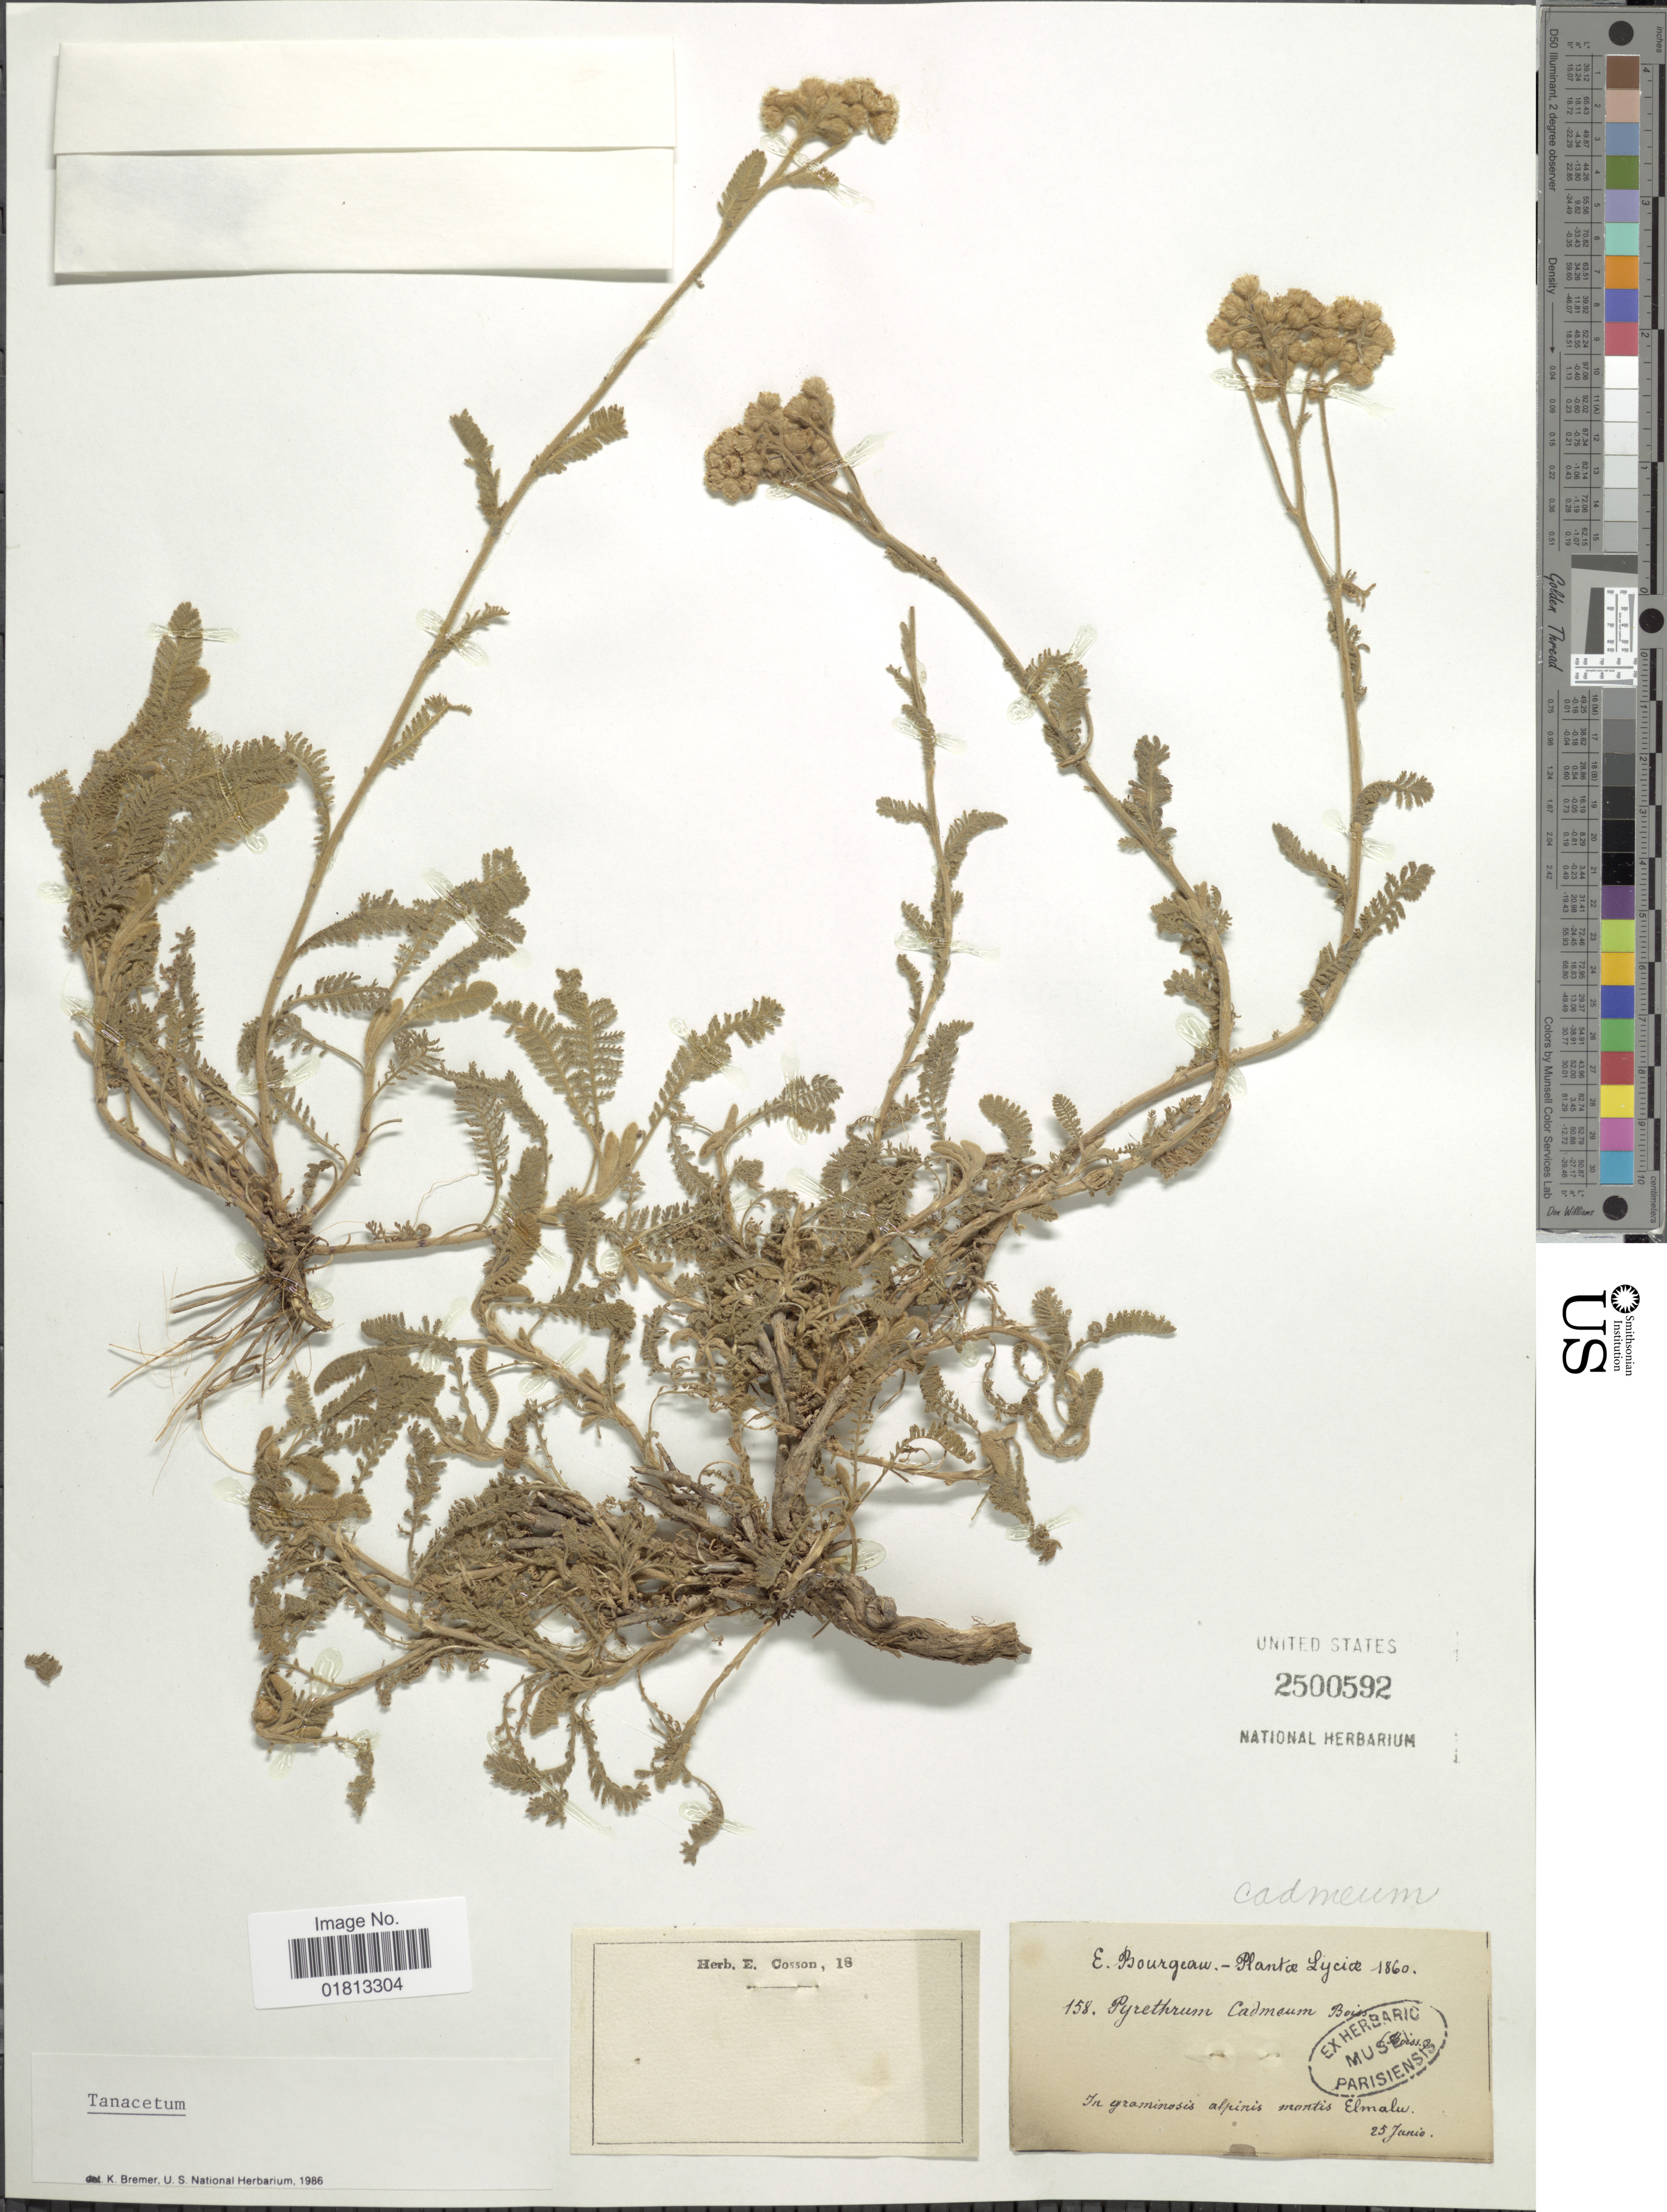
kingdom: Plantae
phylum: Tracheophyta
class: Magnoliopsida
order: Asterales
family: Asteraceae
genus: Tanacetum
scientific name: Tanacetum cadmeum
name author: (Boiss.) Heywood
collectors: E. Bourgeau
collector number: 158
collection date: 1860-01-25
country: Armenia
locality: Lyciae, In graminosis alpinis montis Elmalu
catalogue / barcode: US 2500592